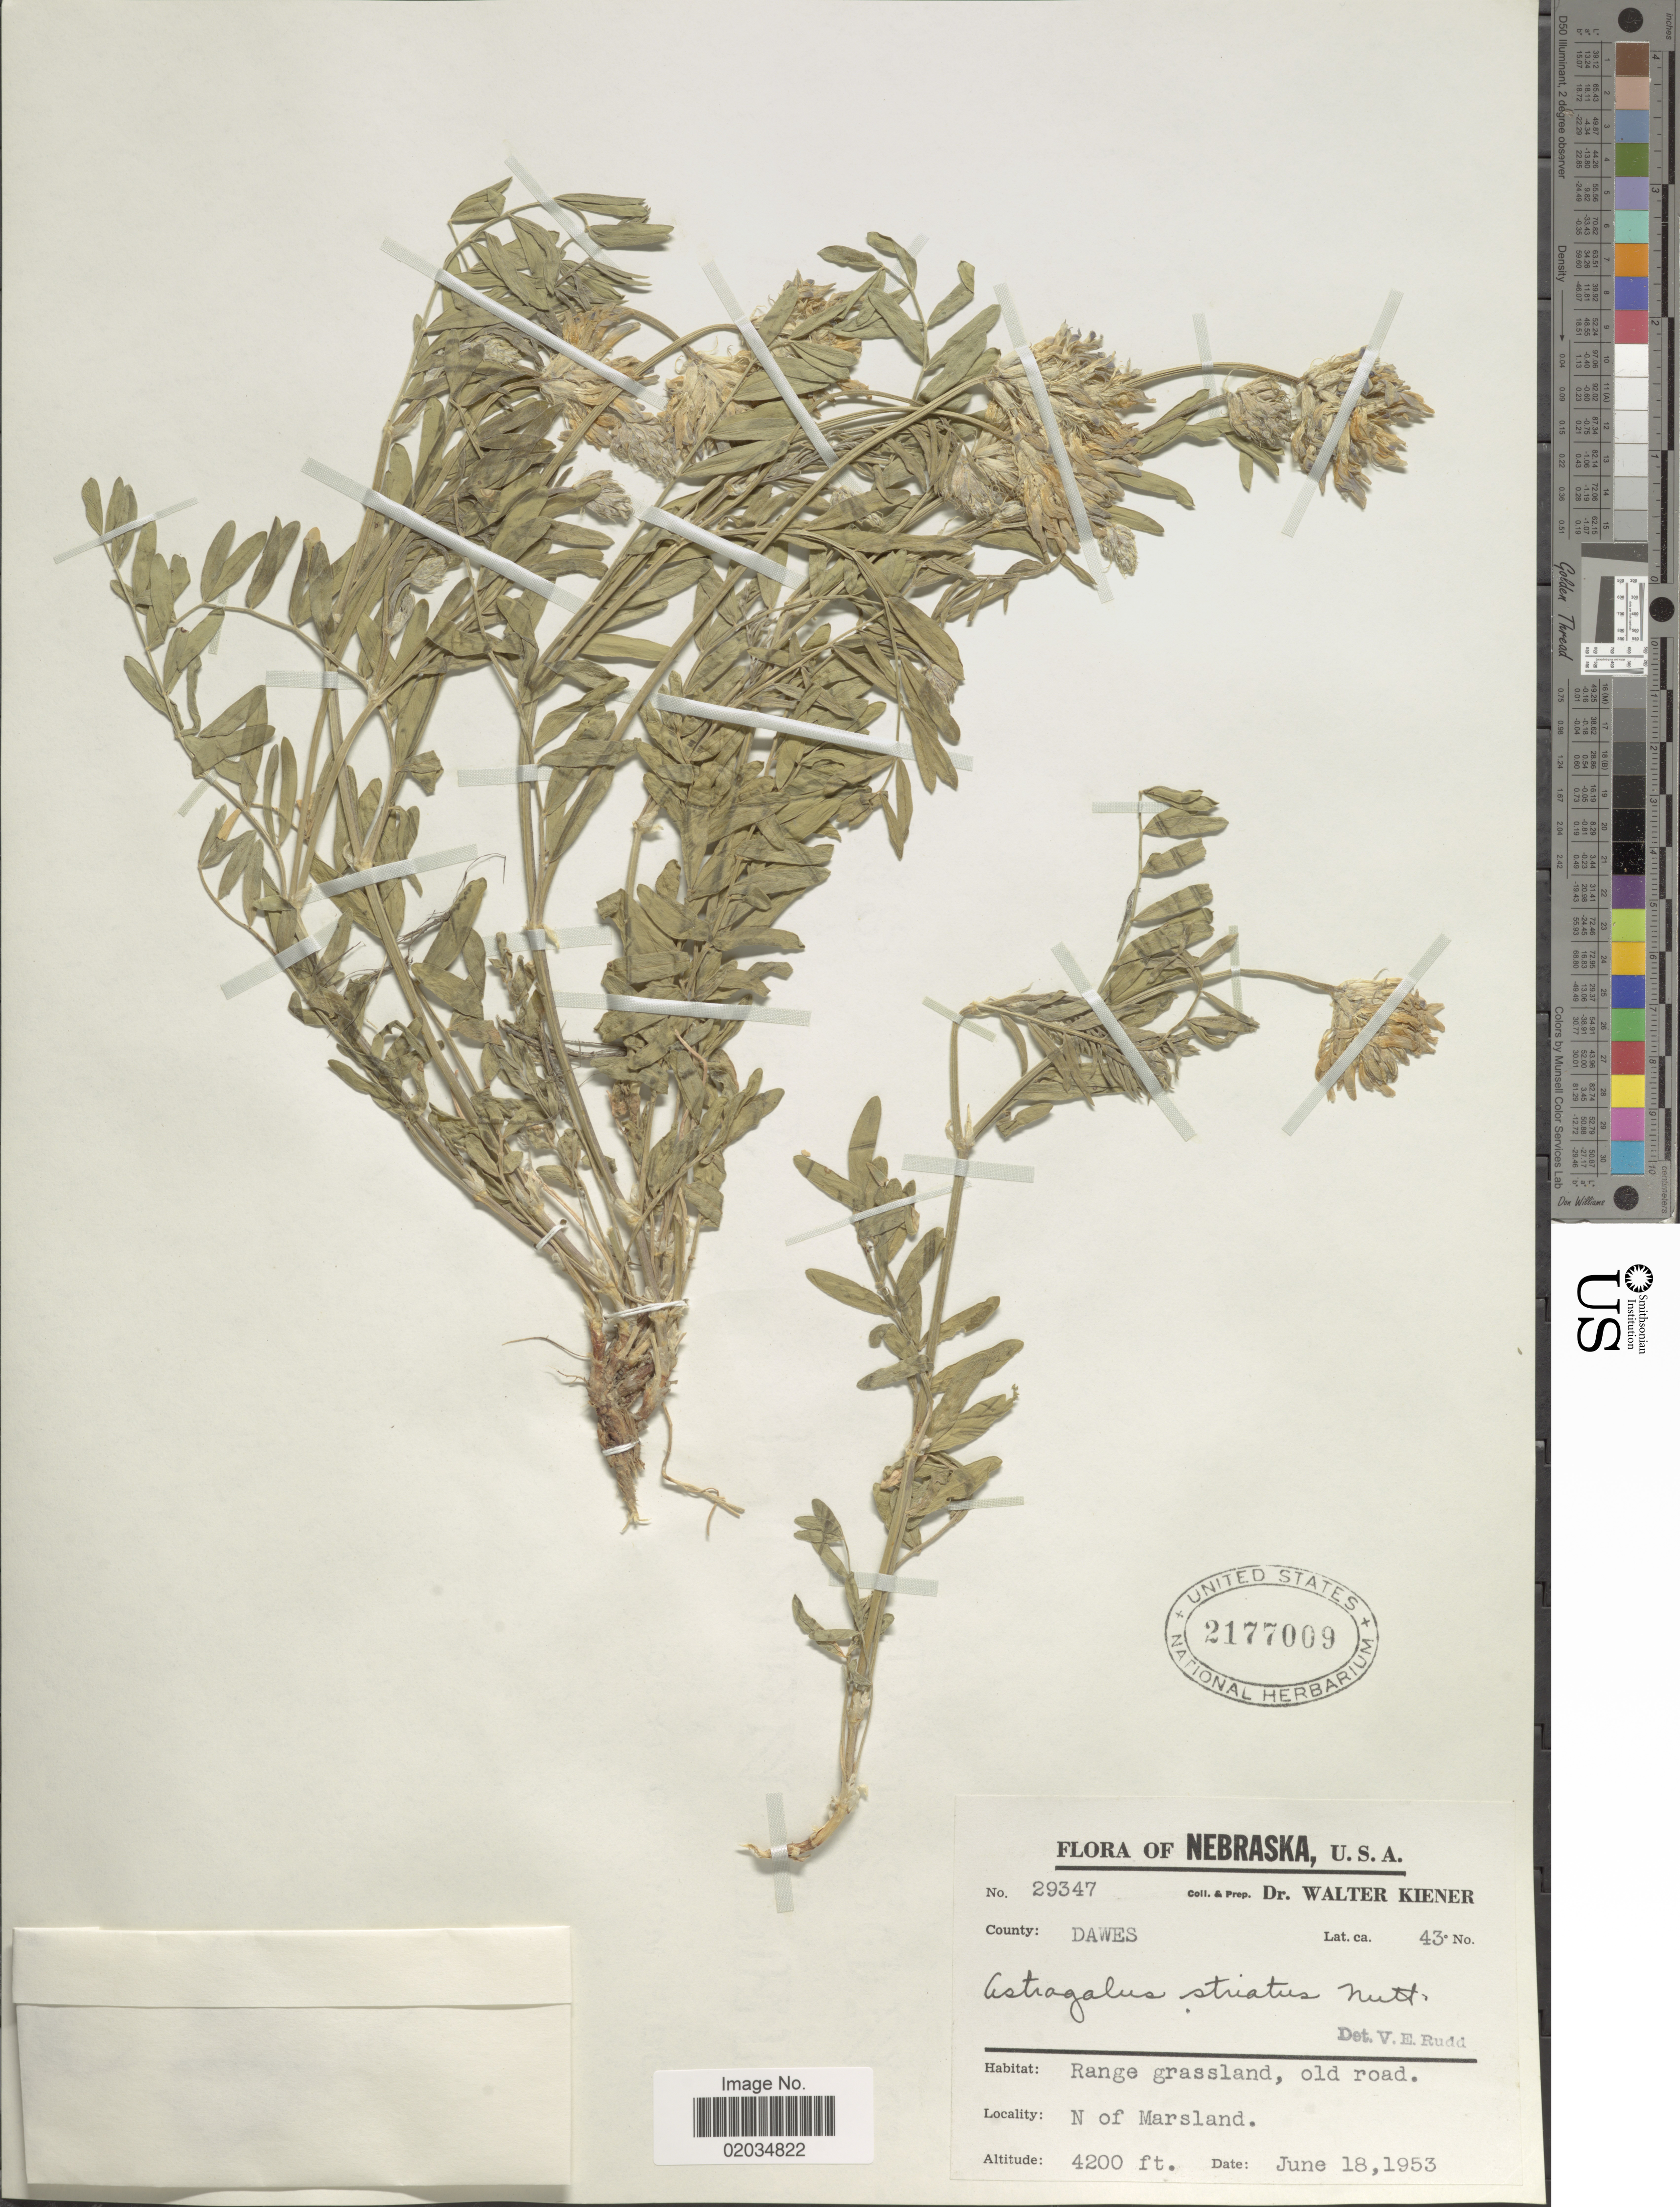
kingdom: Plantae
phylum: Tracheophyta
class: Magnoliopsida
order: Fabales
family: Fabaceae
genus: Astragalus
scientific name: Astragalus striatus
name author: Nutt.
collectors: W. Kiener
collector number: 29347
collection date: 1953-06-18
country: United States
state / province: Nebraska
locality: County: Dawes. N of Marsland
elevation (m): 1280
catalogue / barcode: US 2177009